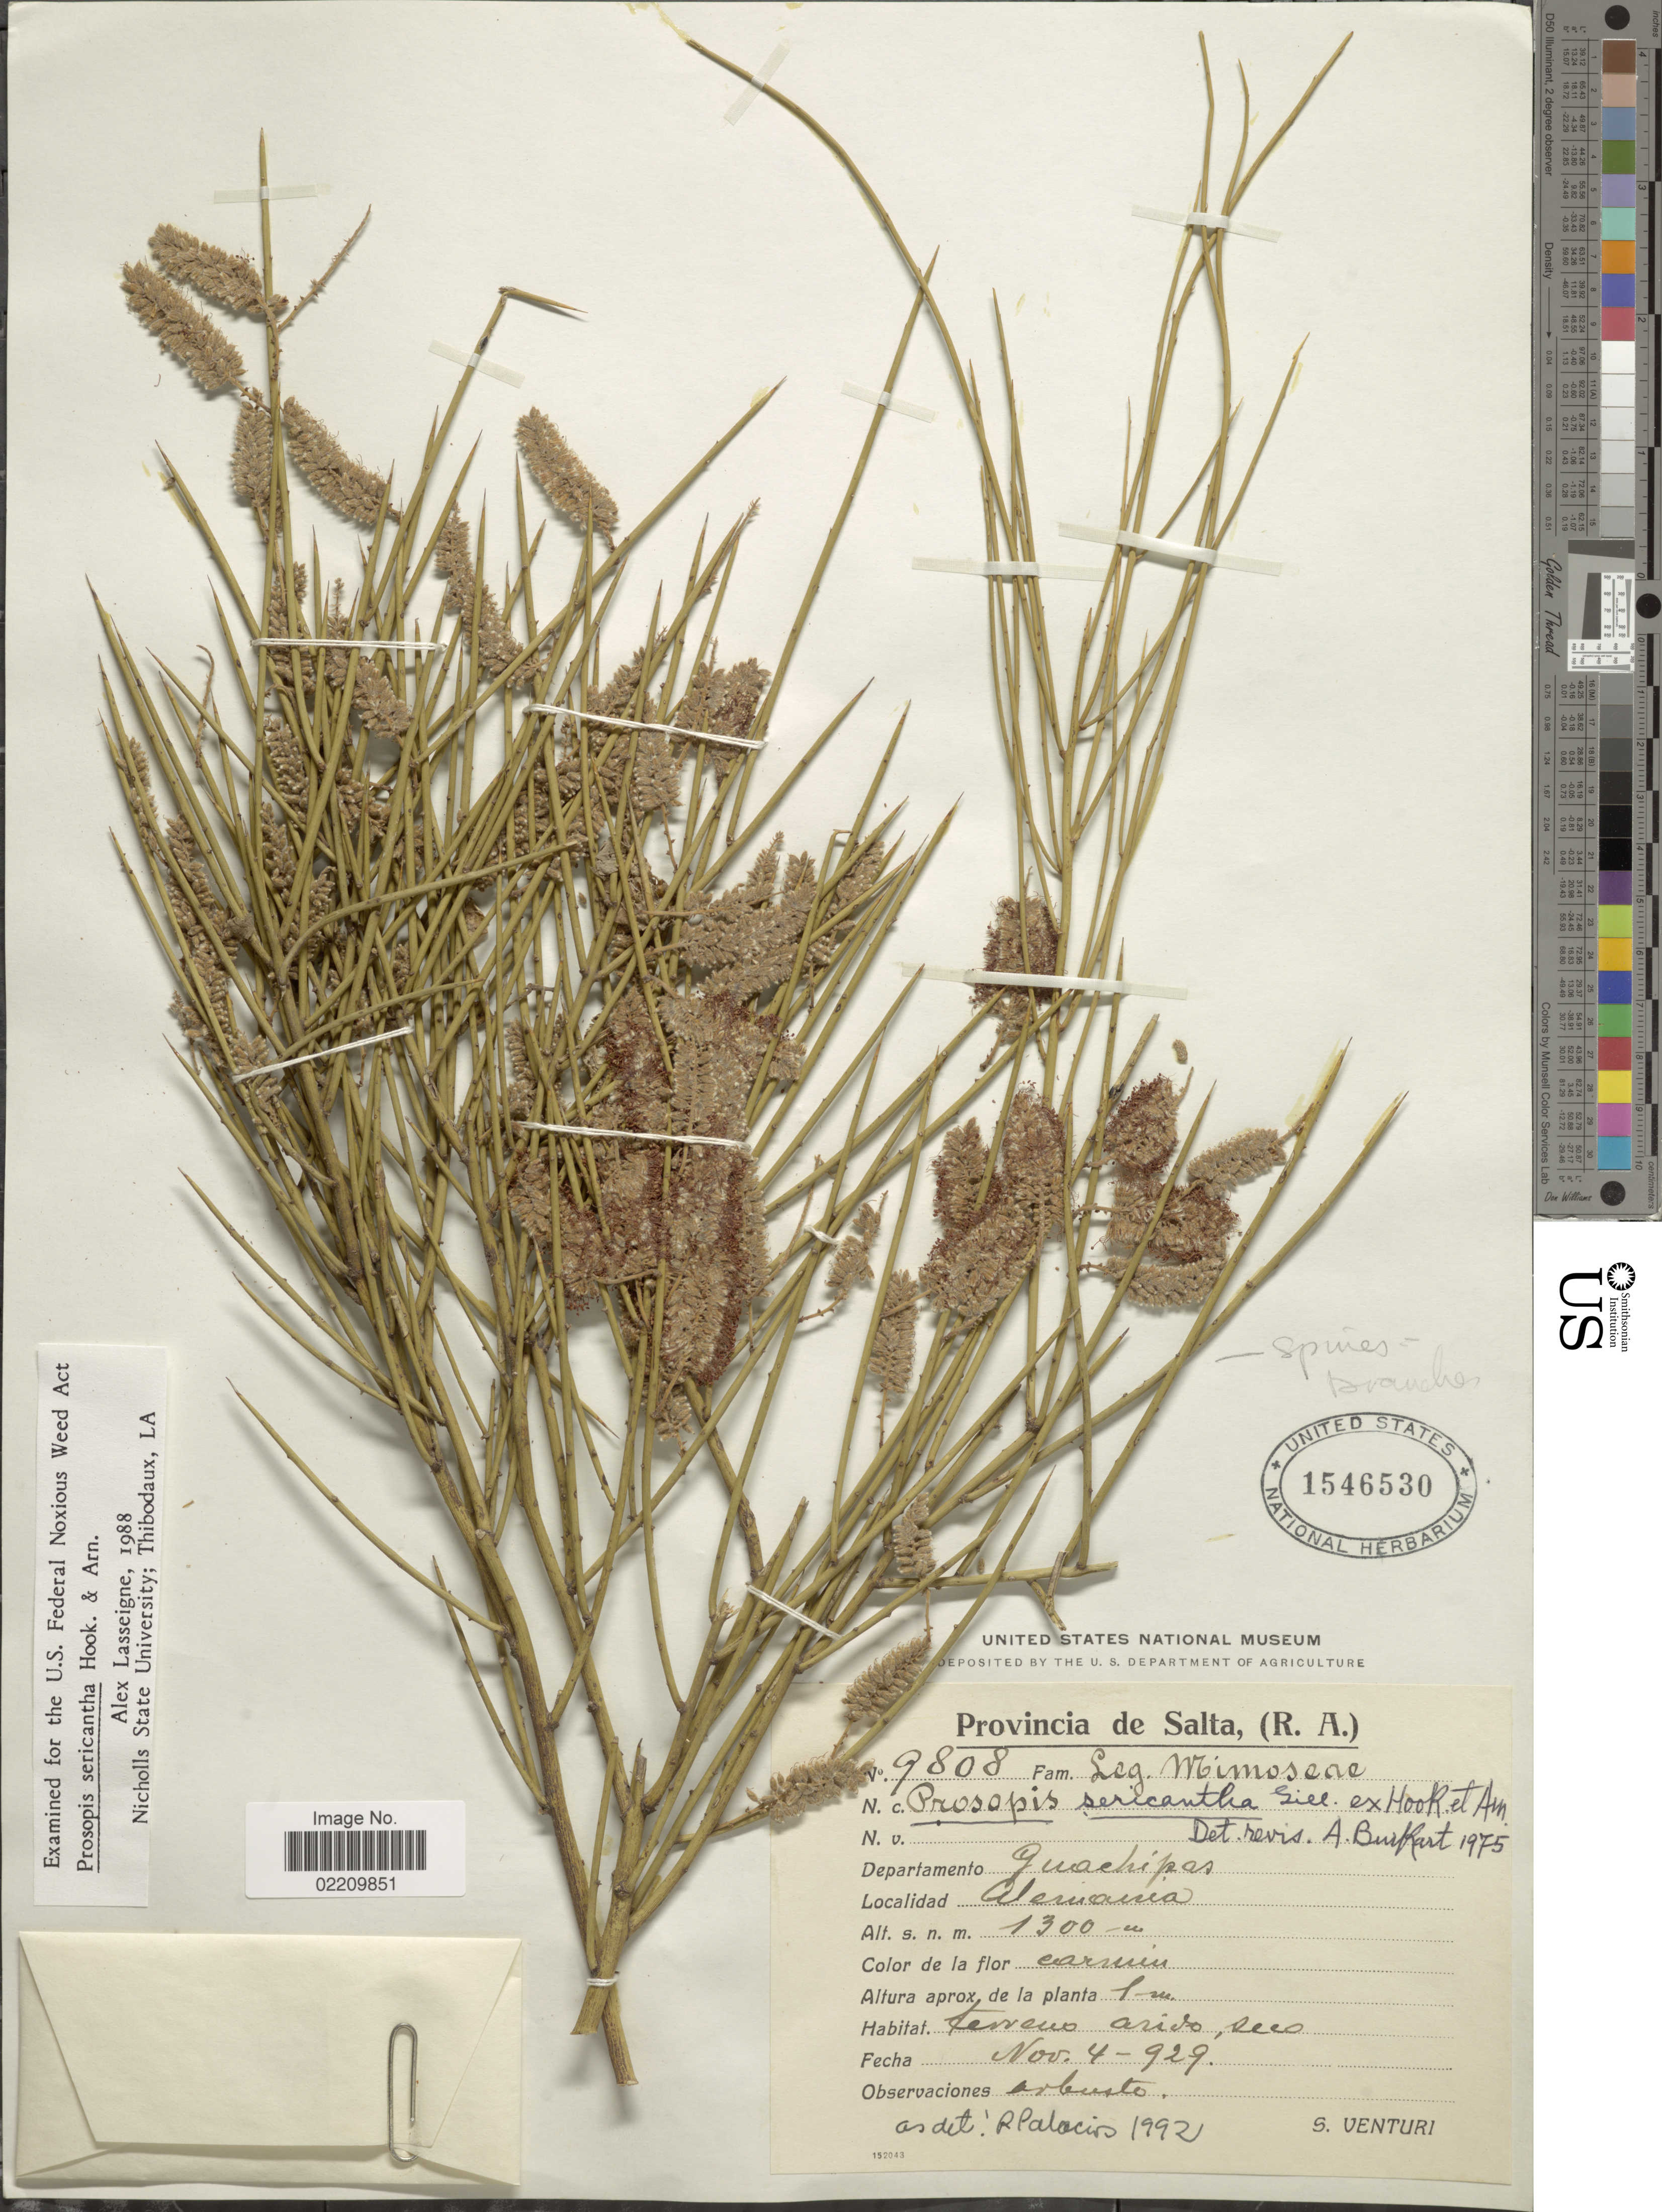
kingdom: Plantae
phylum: Tracheophyta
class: Magnoliopsida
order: Fabales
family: Fabaceae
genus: Neltuma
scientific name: Neltuma sericantha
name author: (Gillies ex Hook.) C. E. Hughes & G.P. Lewis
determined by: Strong, Mark T., (BOT), Smithsonian Institution - National Museum of Natural History (UNITED STATES)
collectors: S. Venturi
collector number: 9808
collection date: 1929-11-04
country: Argentina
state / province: Salta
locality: Provincia de Salta, (R.A.). Departamento Guachipas. Alemania.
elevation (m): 1300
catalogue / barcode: US 1546530